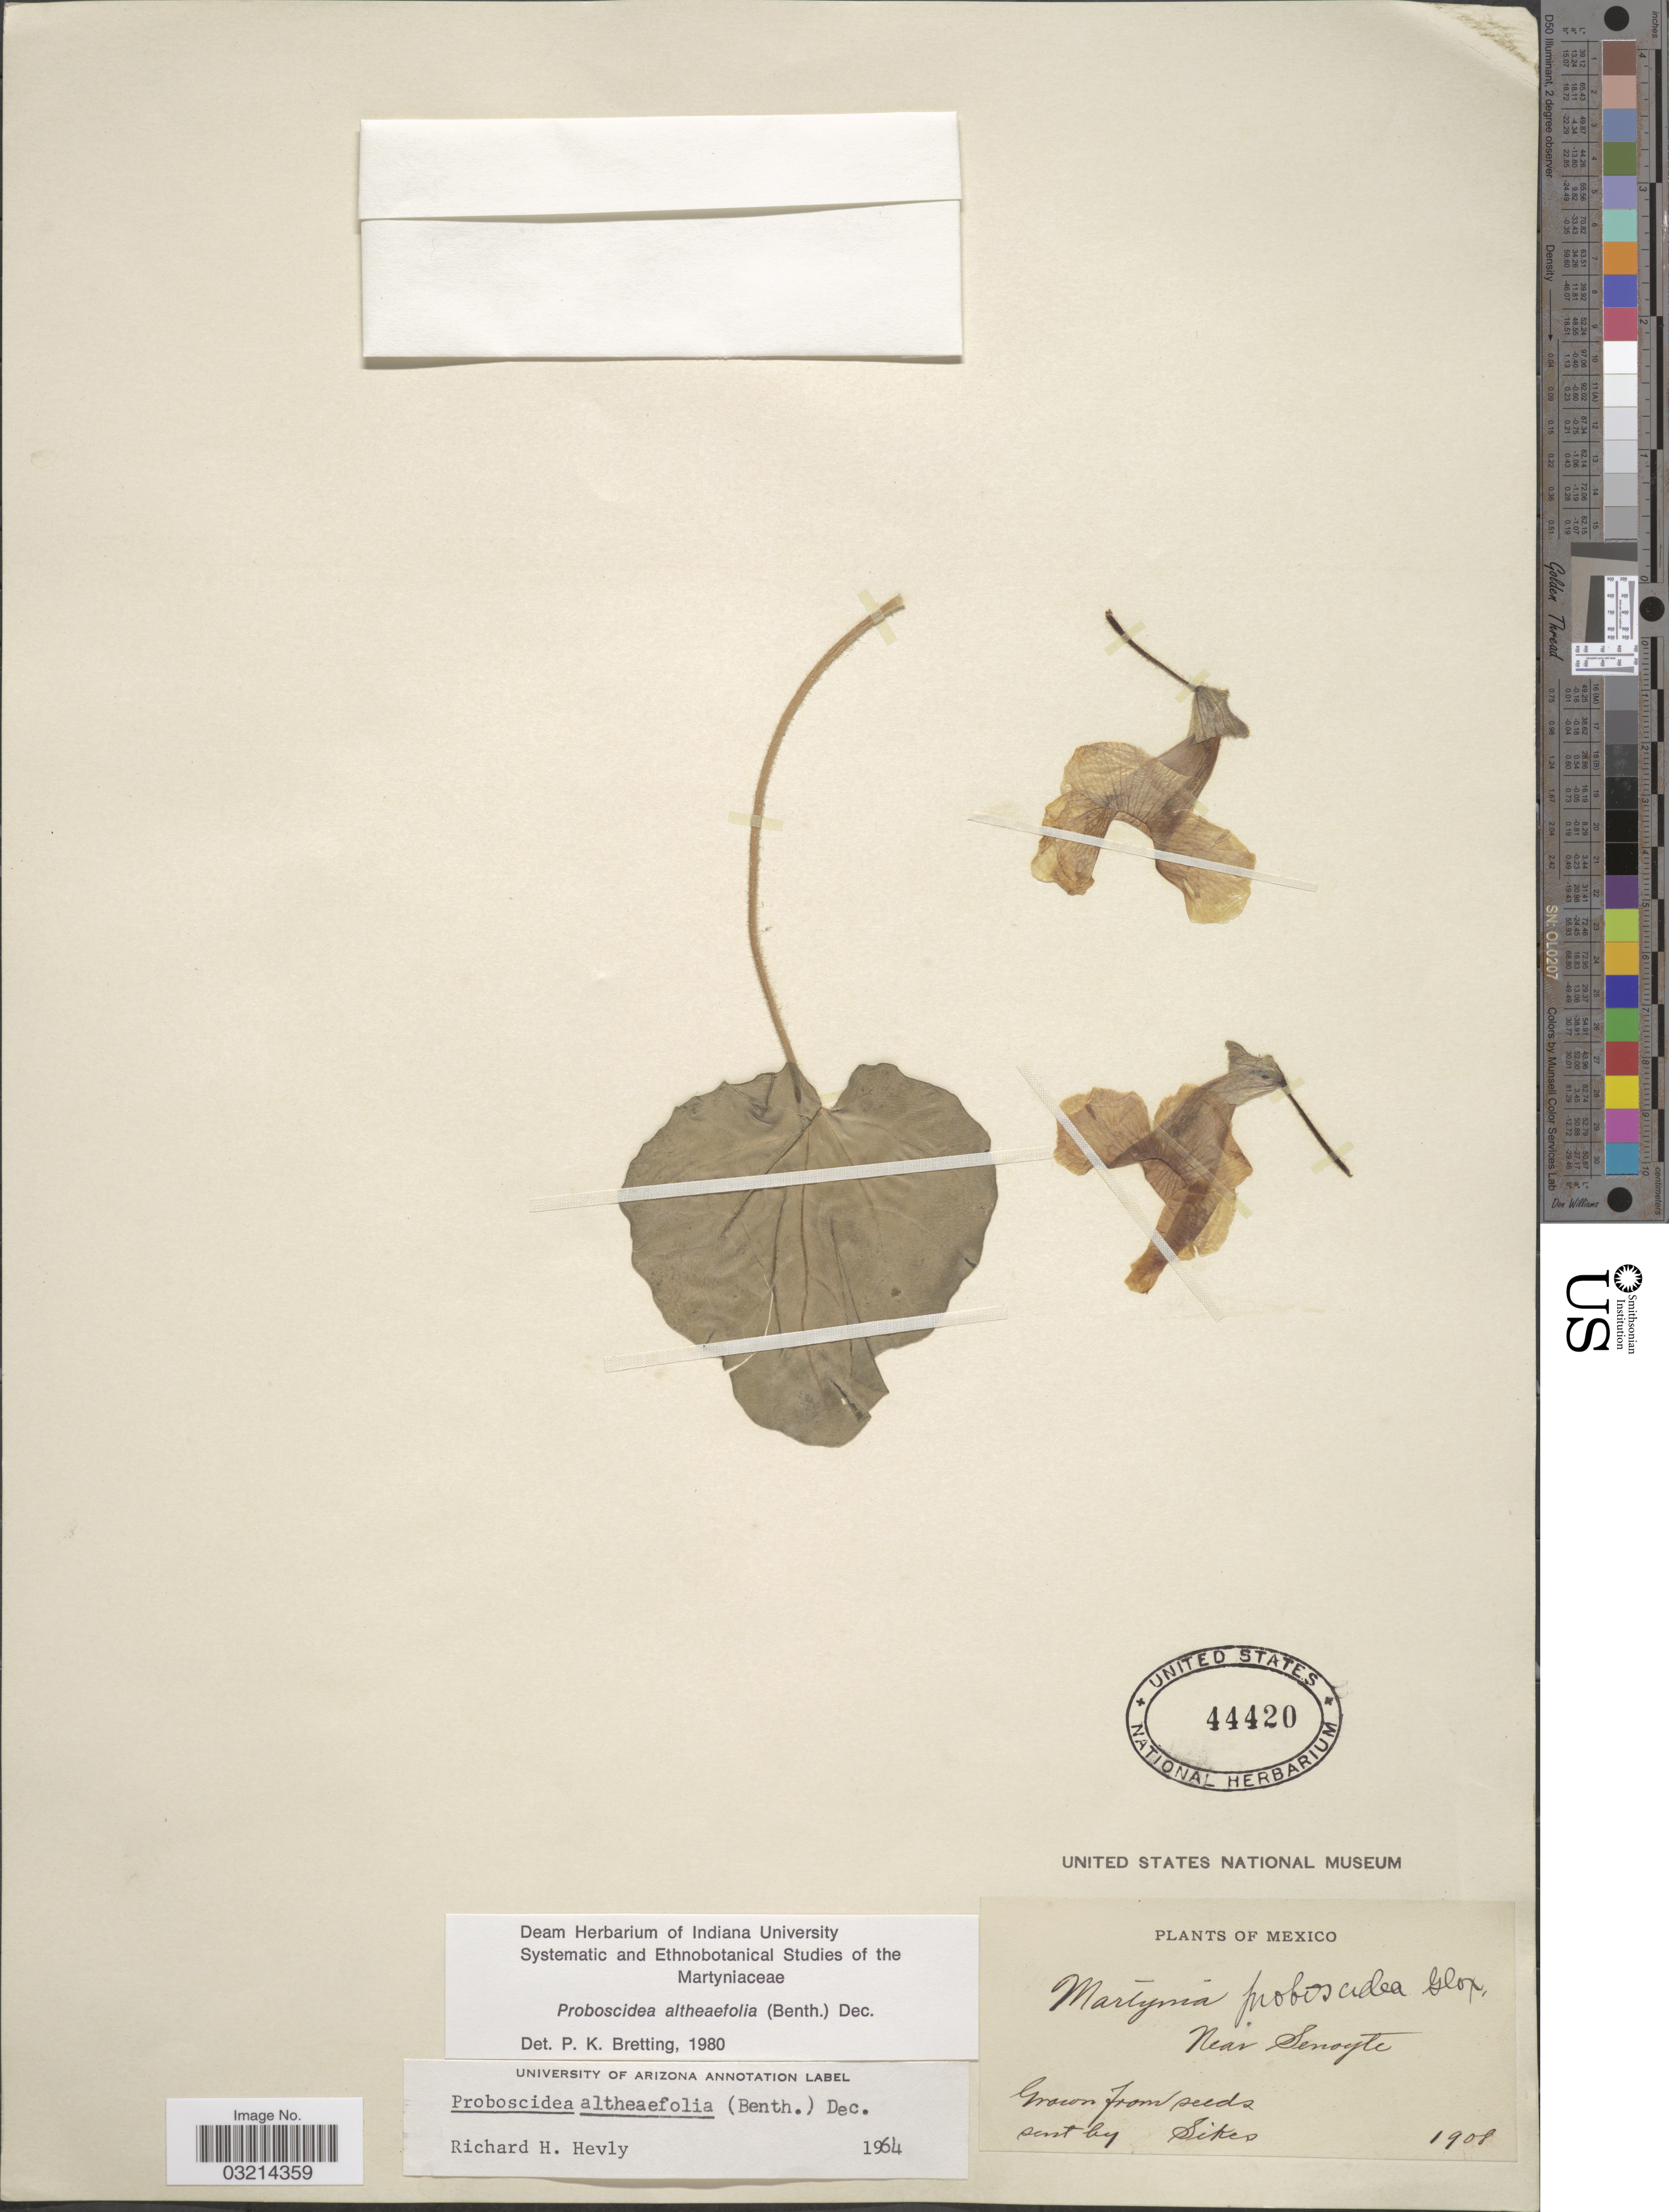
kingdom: Plantae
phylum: Tracheophyta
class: Magnoliopsida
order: Lamiales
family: Martyniaceae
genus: Proboscidea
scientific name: Proboscidea althaeifolia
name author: (Benth.) Decne.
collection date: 1908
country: Mexico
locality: Near Senoyte.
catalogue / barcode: US 44420